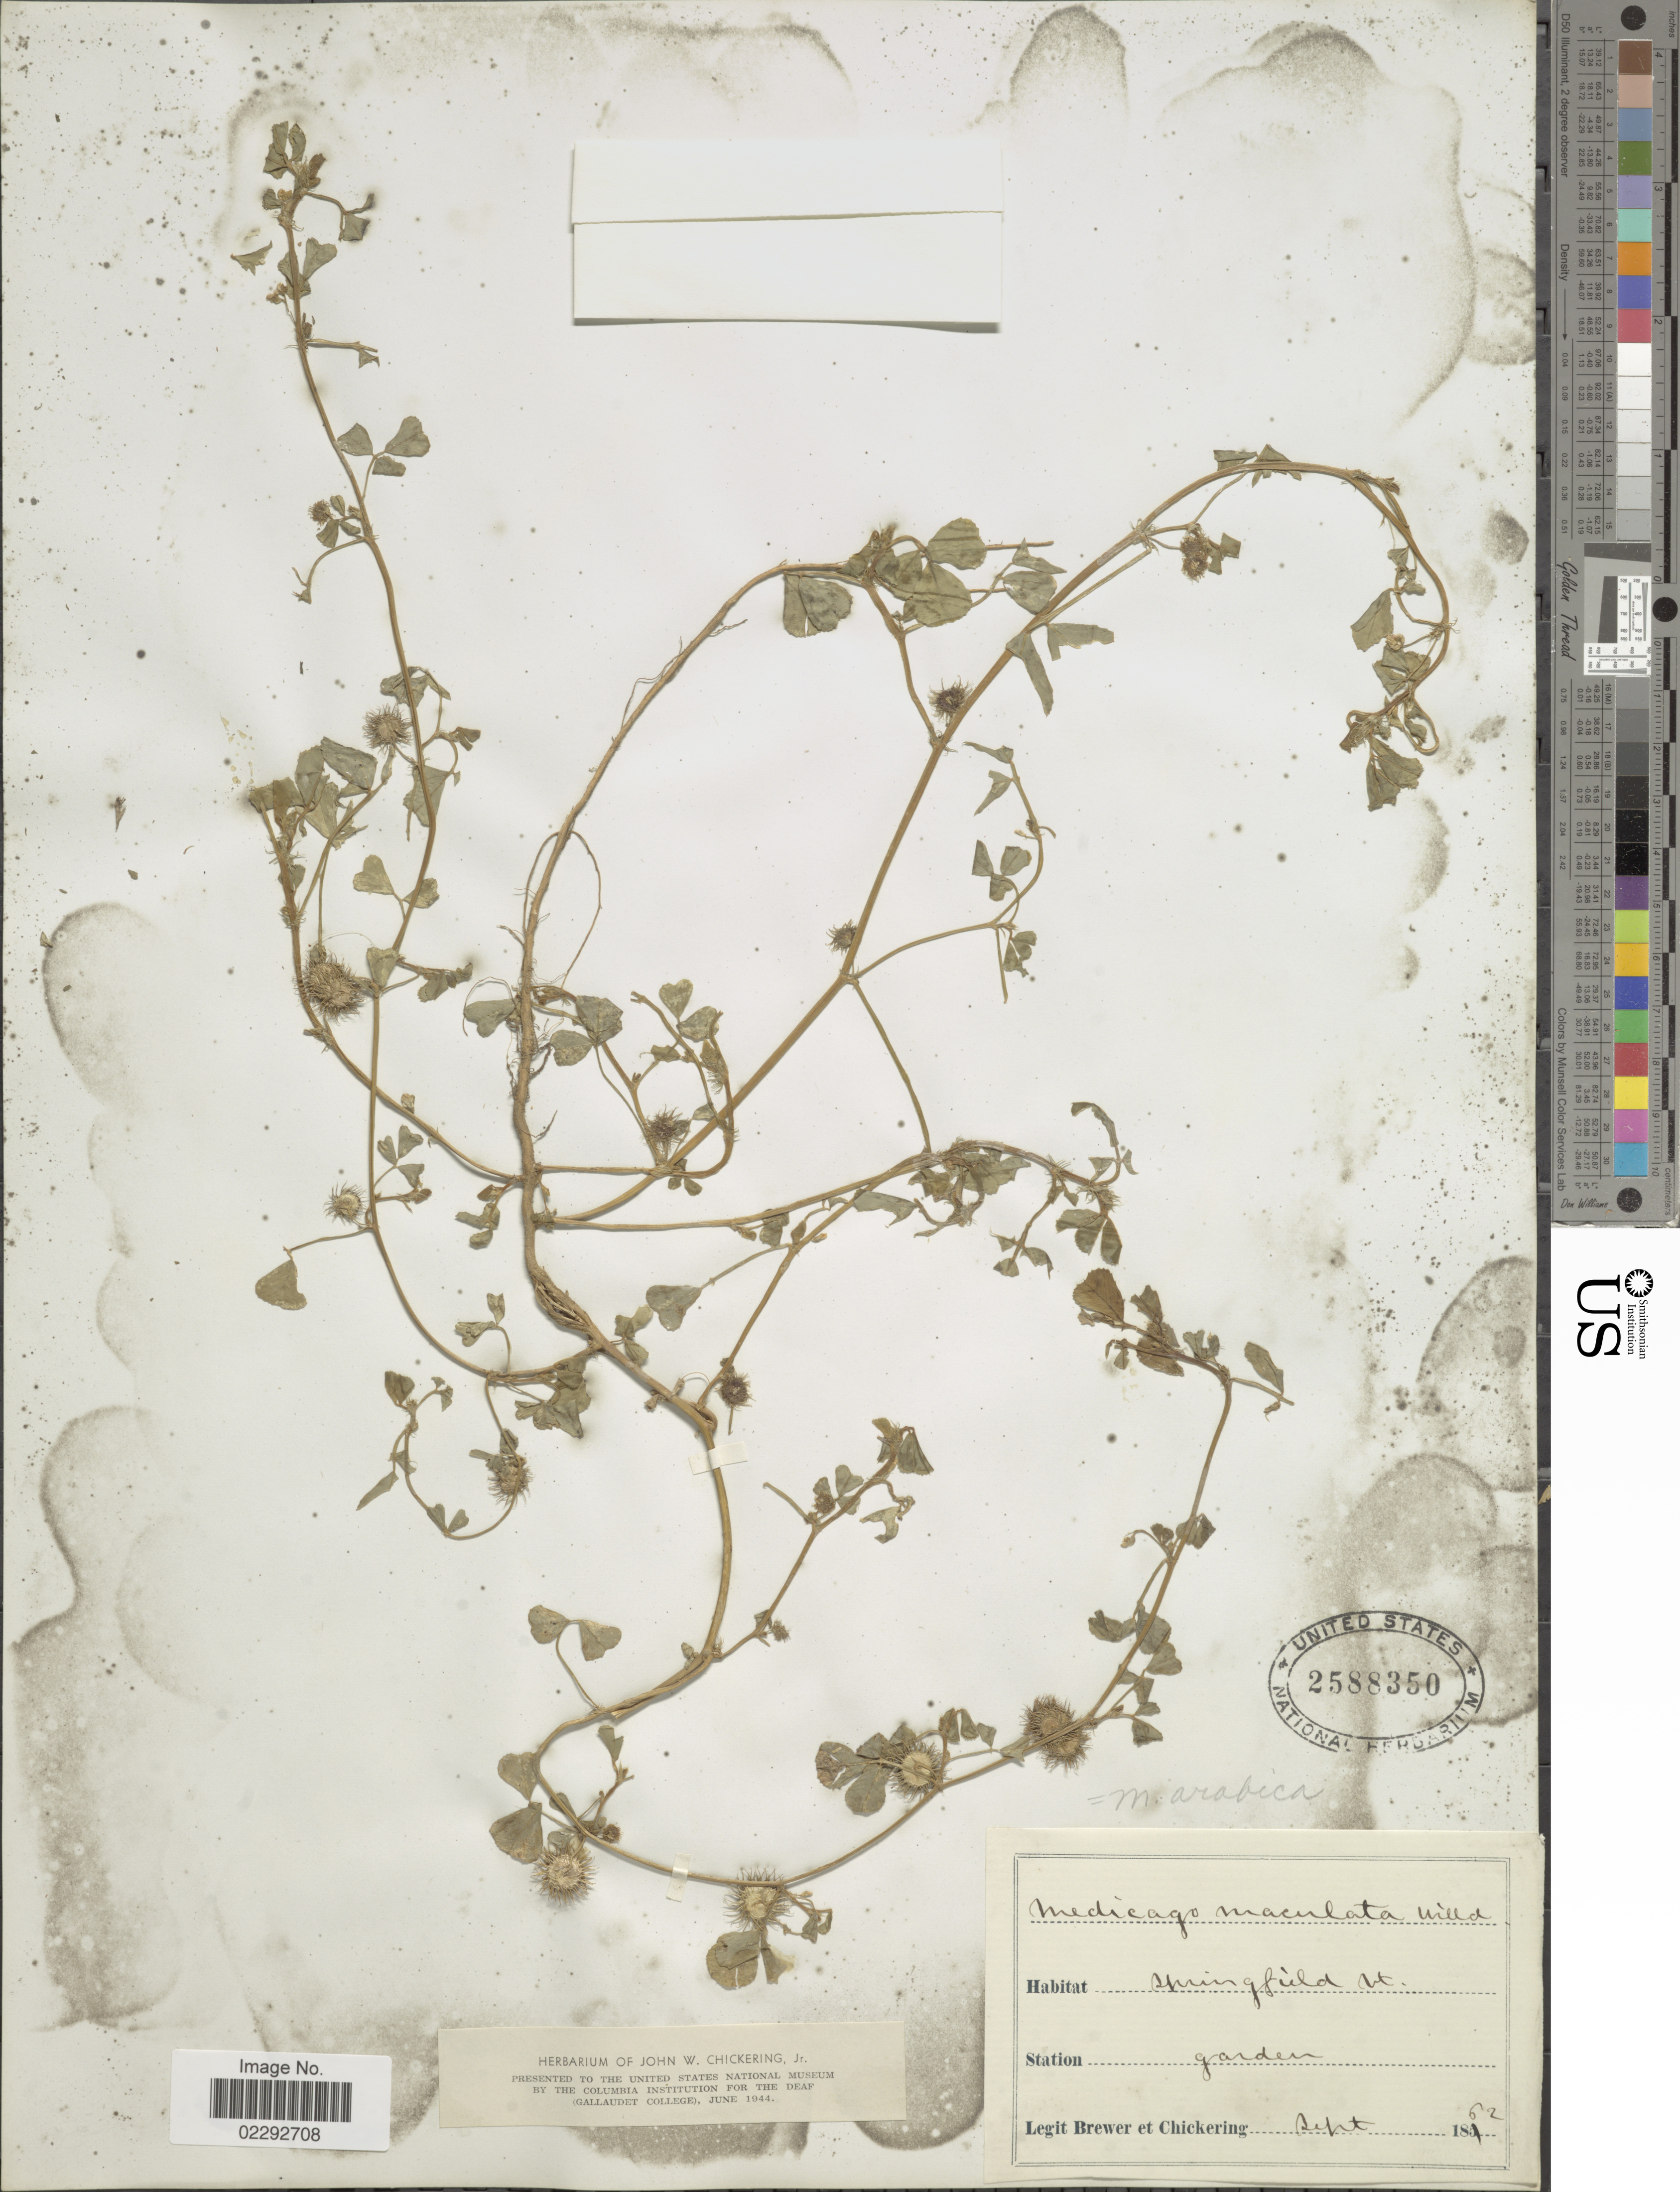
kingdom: Plantae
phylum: Tracheophyta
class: Magnoliopsida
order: Fabales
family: Fabaceae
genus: Medicago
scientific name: Medicago arabica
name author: (L.) Huds.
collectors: -. Brewer & J. W. Chickering Jr.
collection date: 1862-09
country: United States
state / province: Vermont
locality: Springfield, Vt. garden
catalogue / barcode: US 2588350